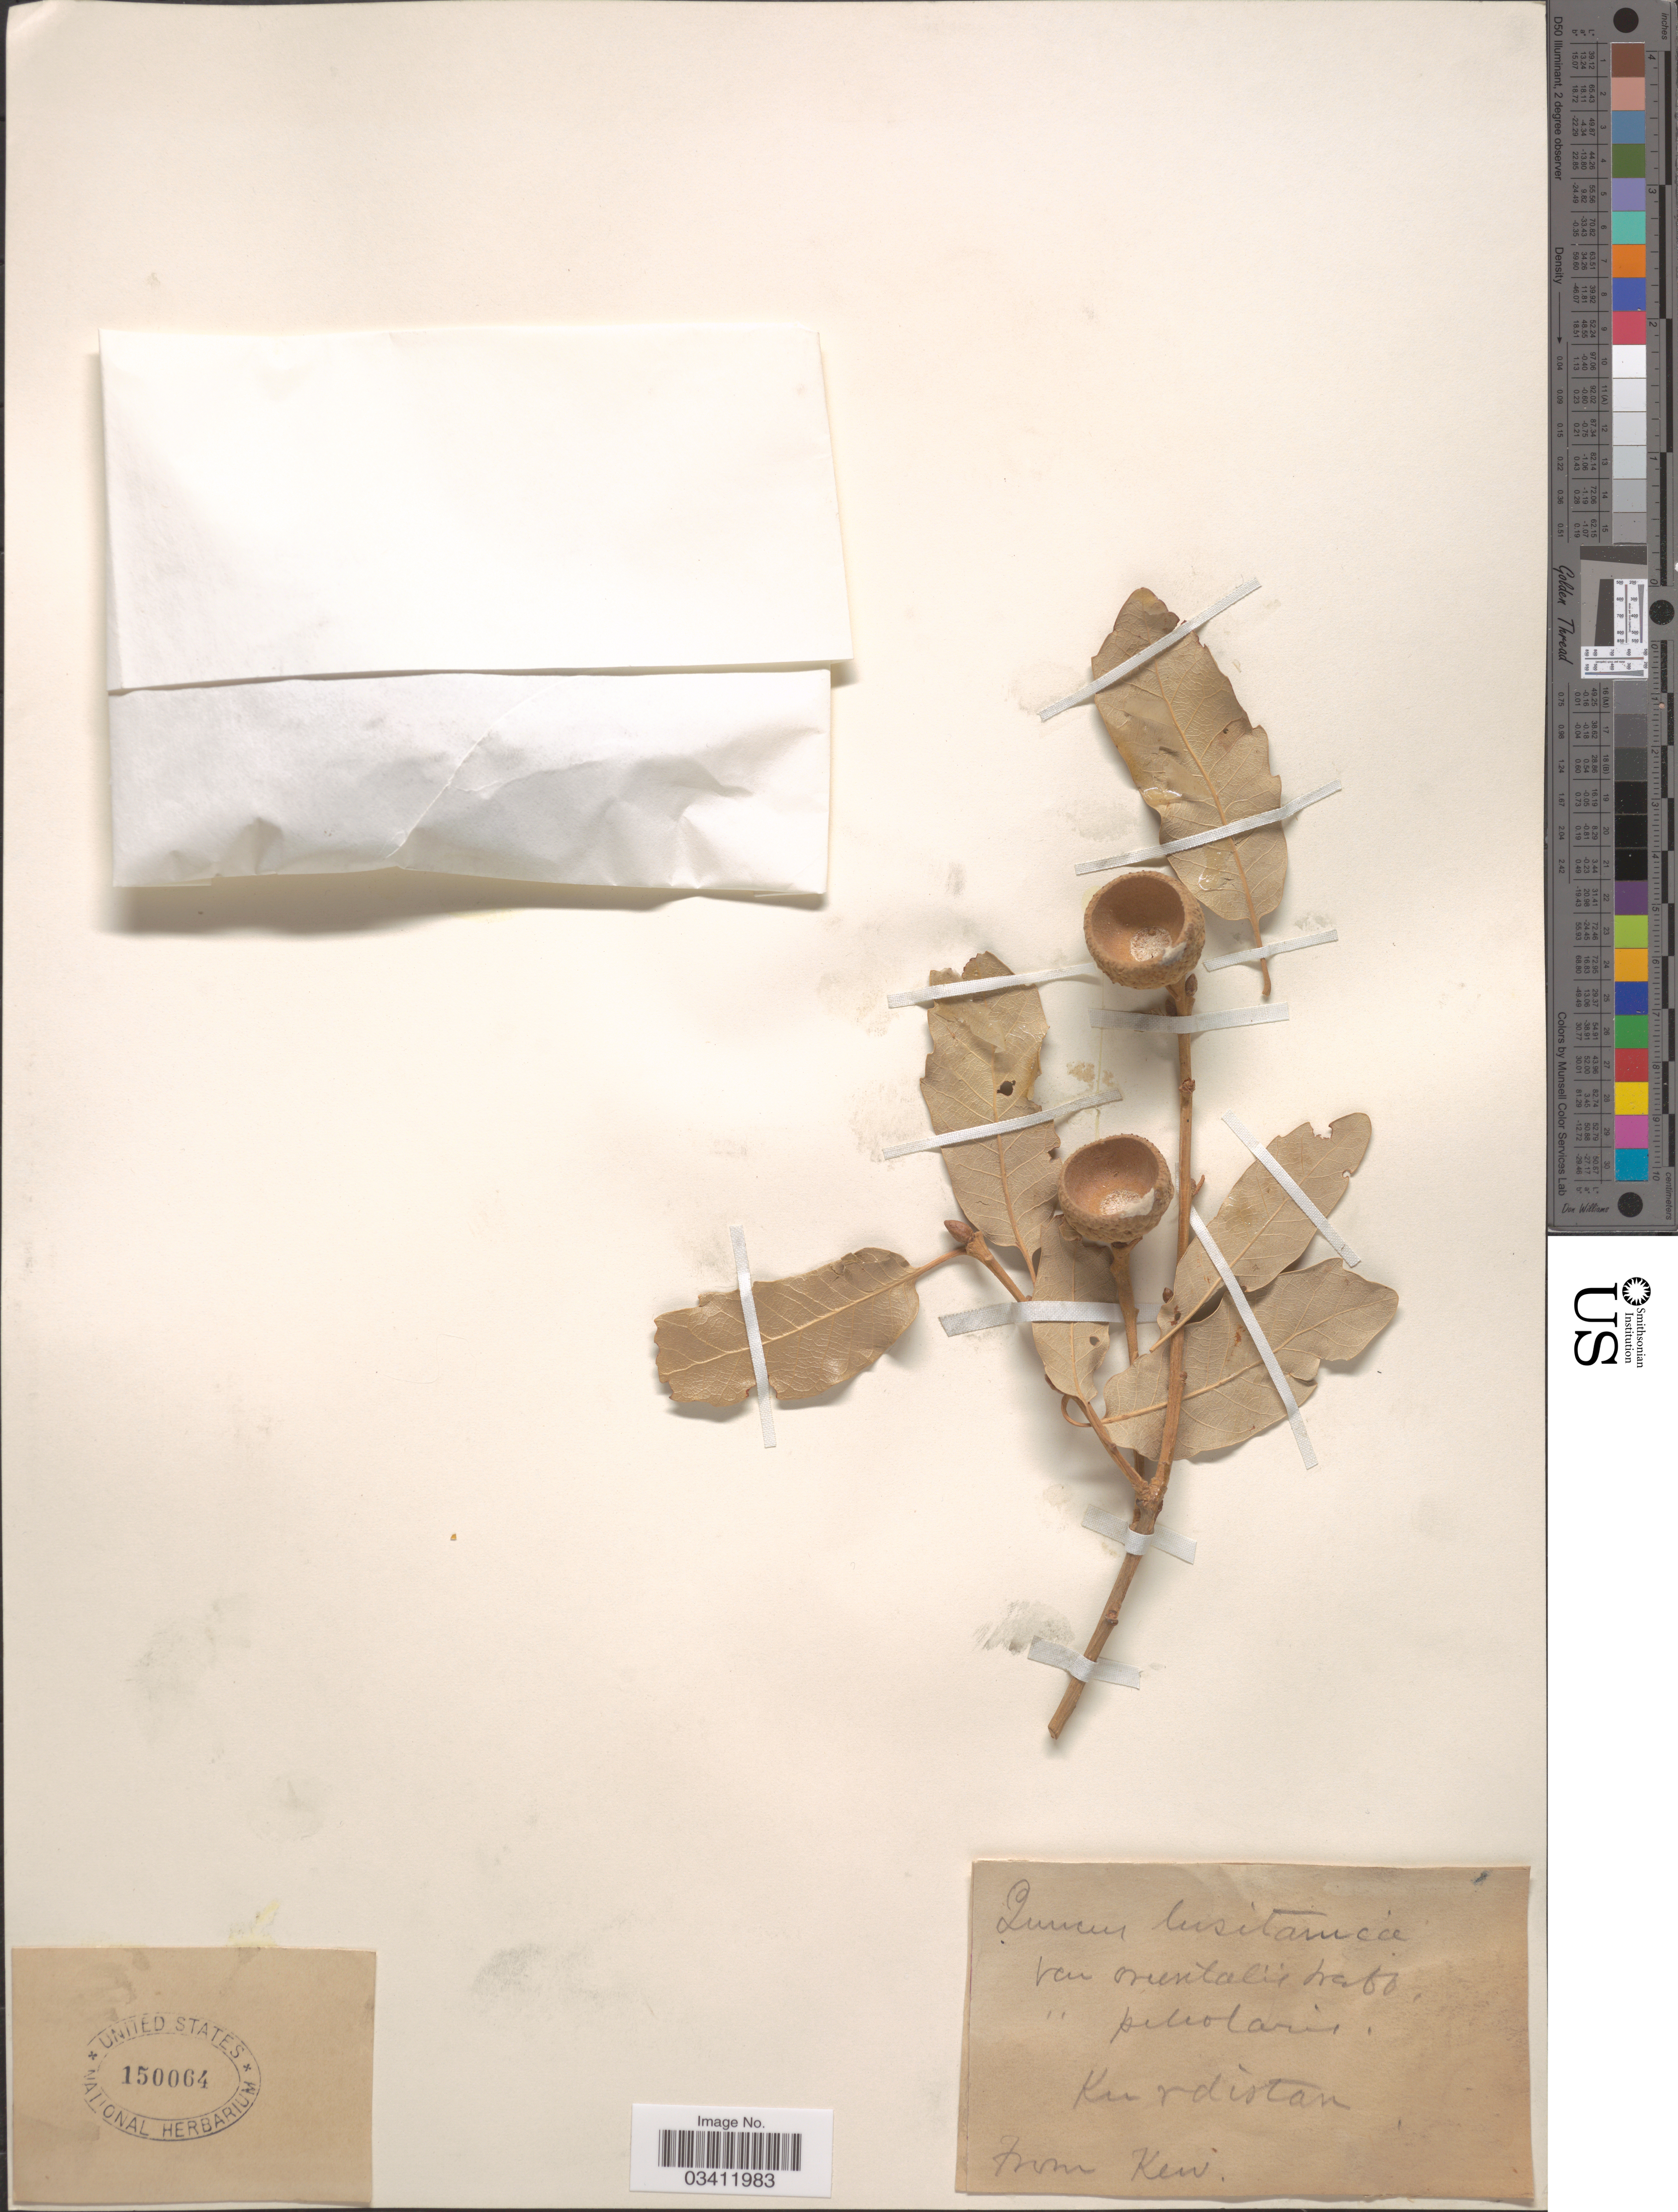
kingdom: Plantae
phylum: Tracheophyta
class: Magnoliopsida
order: Fagales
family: Fagaceae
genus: Quercus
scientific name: Quercus lusitanica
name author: Lam.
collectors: Kew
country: Iran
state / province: Kurdistan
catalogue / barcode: US 150064